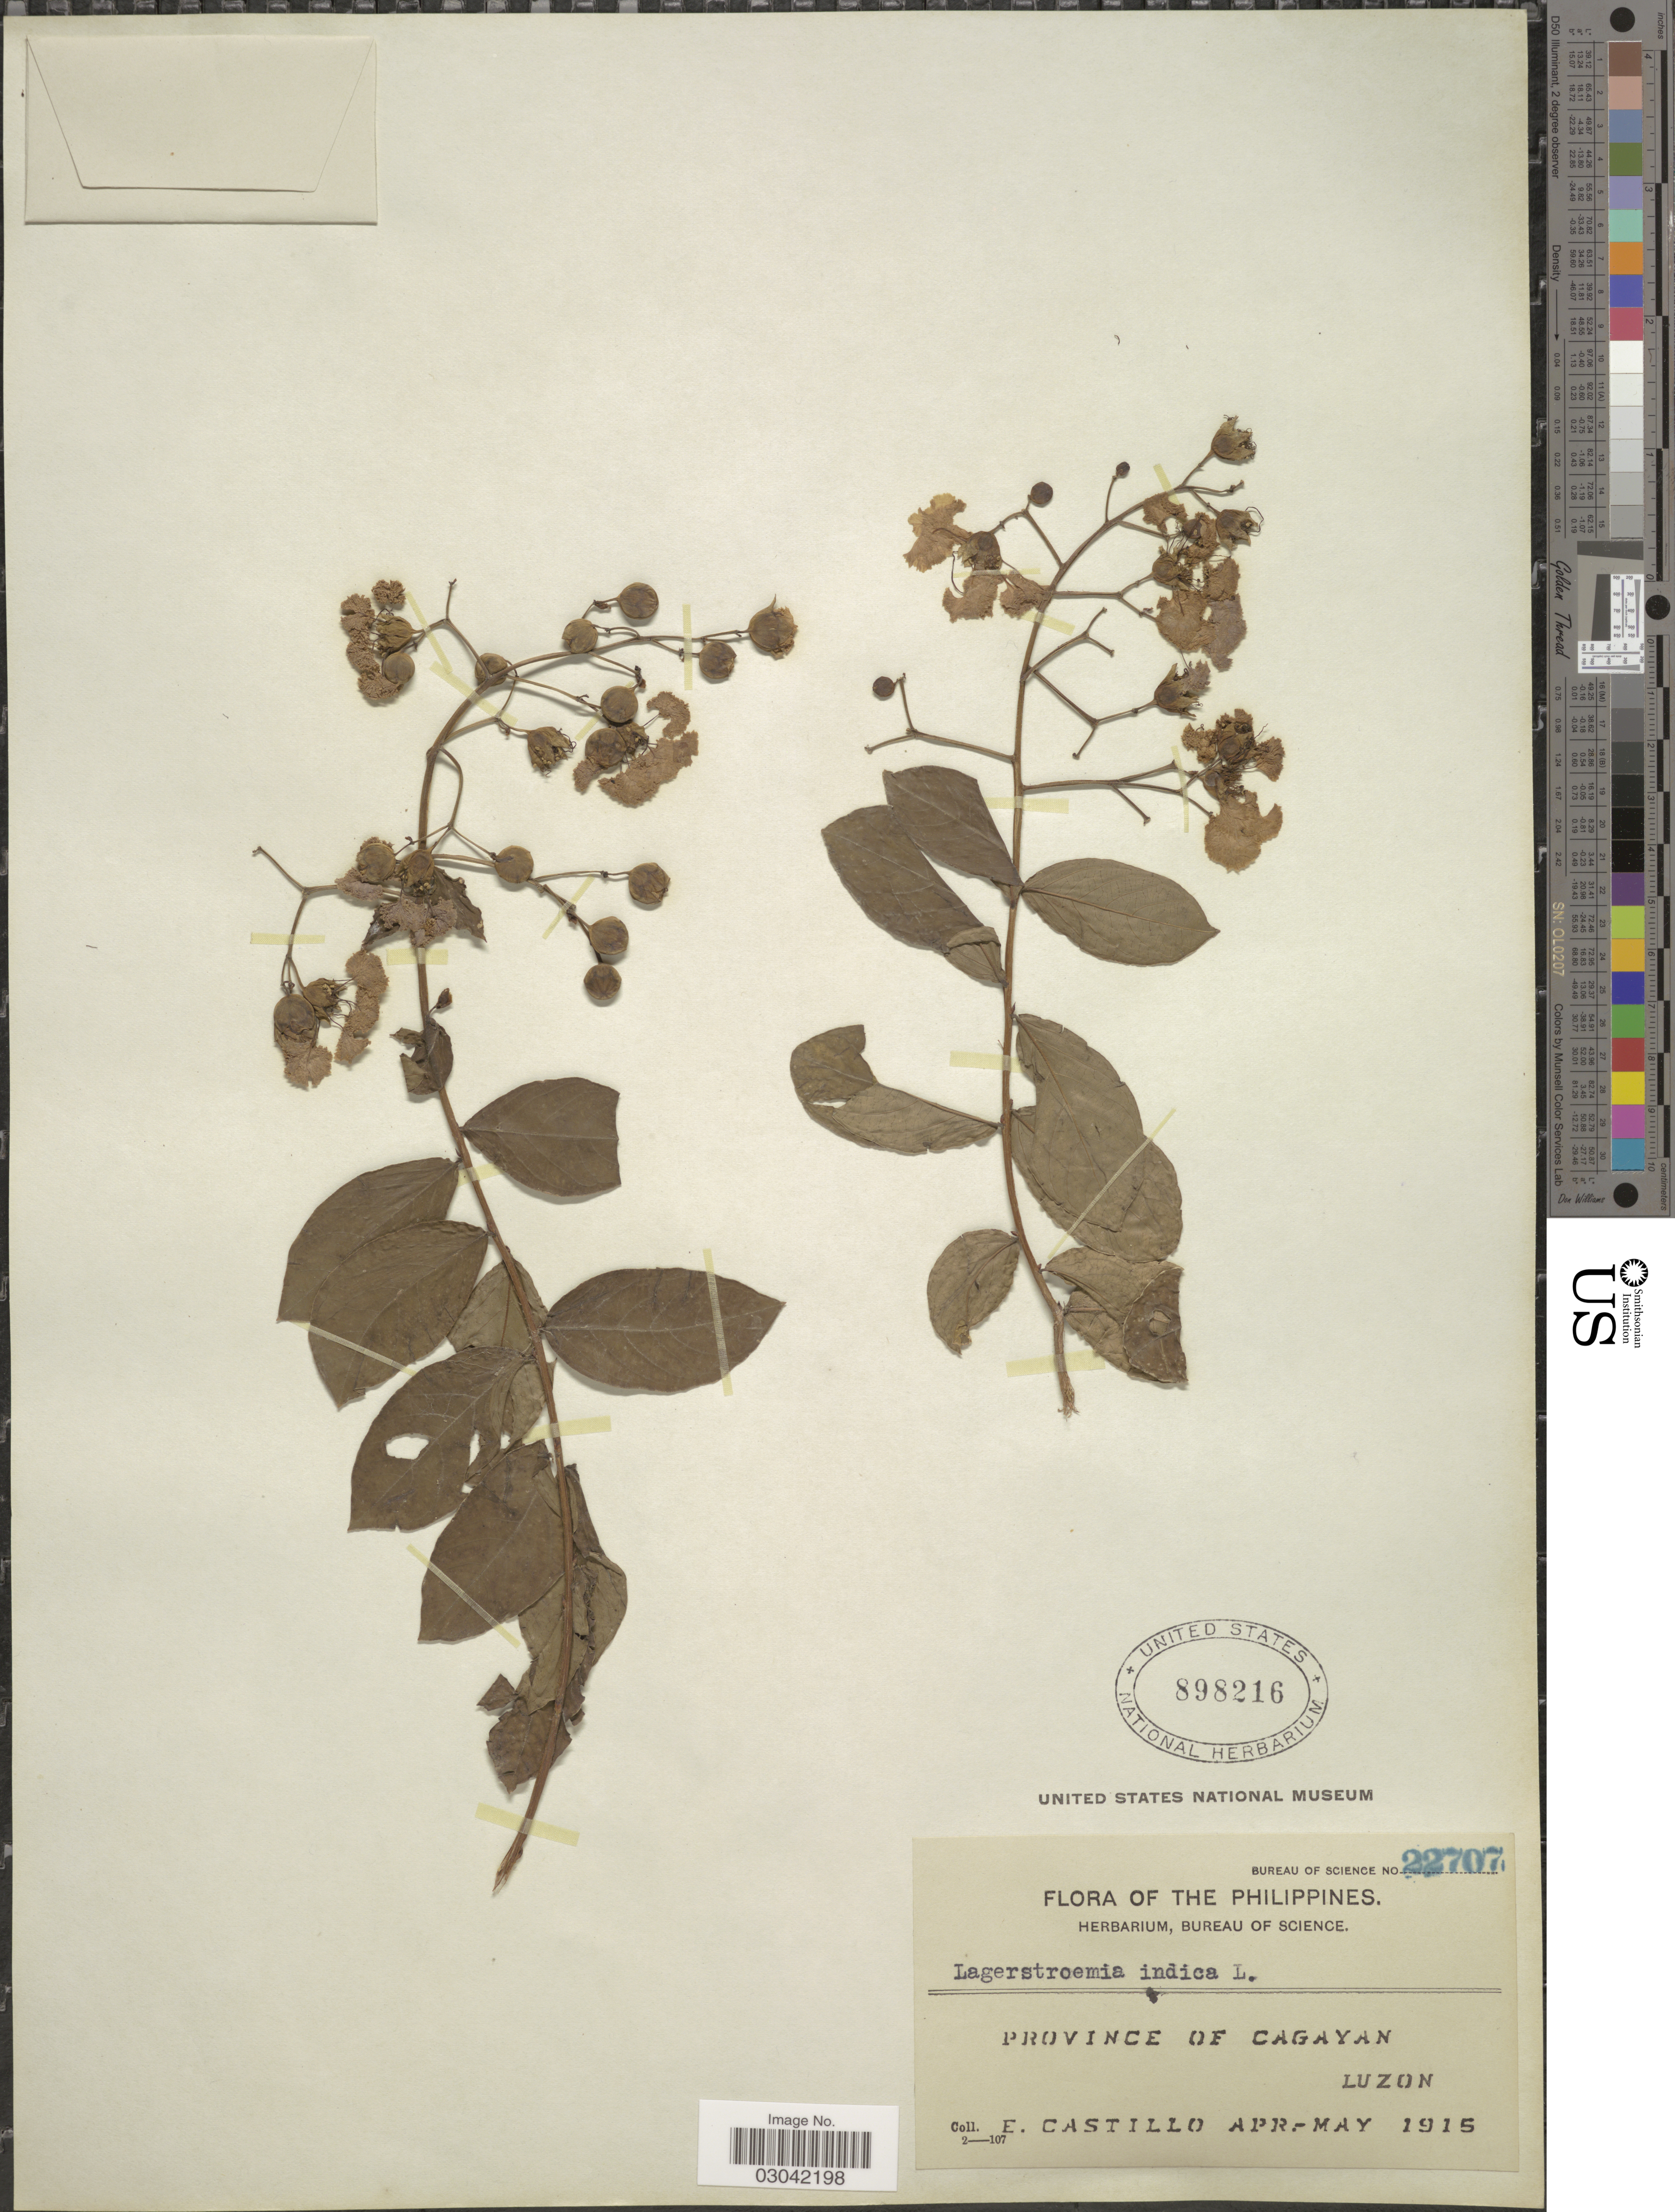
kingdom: Plantae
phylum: Tracheophyta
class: Magnoliopsida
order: Myrtales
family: Lythraceae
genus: Lagerstroemia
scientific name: Lagerstroemia indica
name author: L.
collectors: E. Castillo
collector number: Bureau of Science 22707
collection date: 1915-04/1915-05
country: Philippines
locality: Province of Cagayan, Luzon.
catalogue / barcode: US 898216